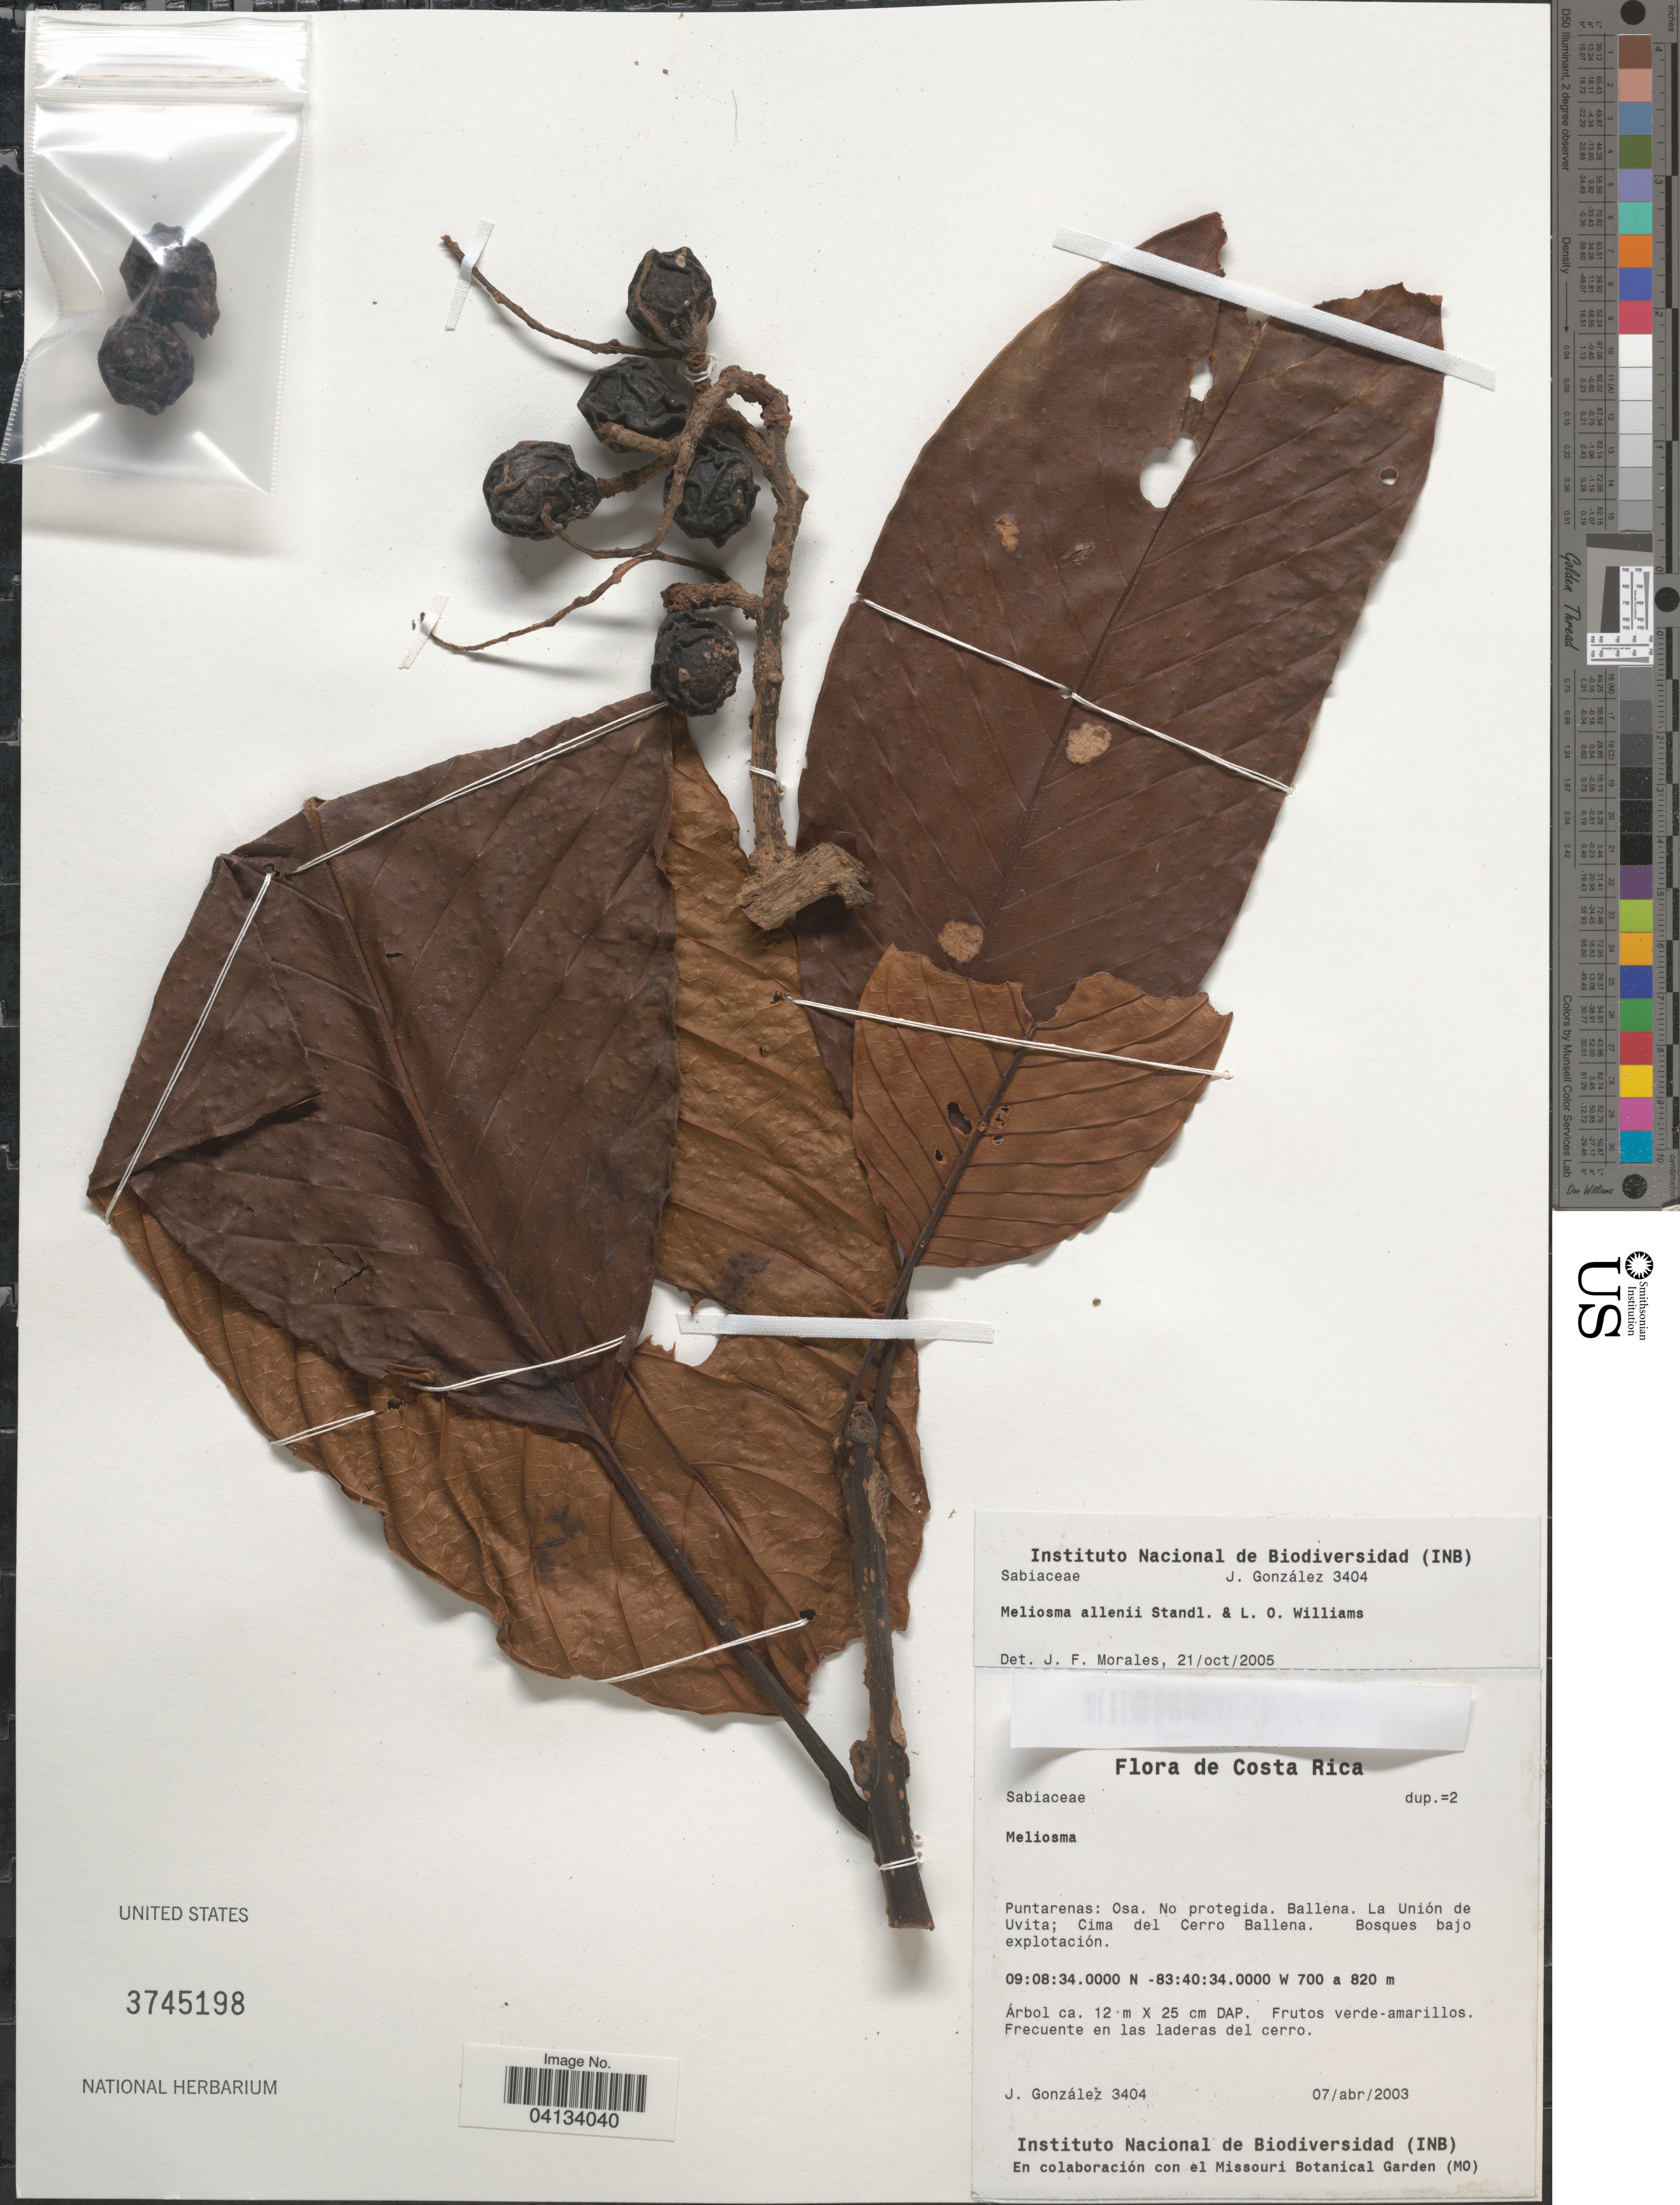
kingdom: Plantae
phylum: Tracheophyta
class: Magnoliopsida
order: Proteales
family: Sabiaceae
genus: Meliosma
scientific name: Meliosma allenii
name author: Standl. & L.O. Williams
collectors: J. González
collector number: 3404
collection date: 2003-04-07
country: Costa Rica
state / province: Puntarenas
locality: Osa. Ballena. La Unión de Uvita; Cima del Cerro Ballena.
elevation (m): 700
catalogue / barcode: US 3745198